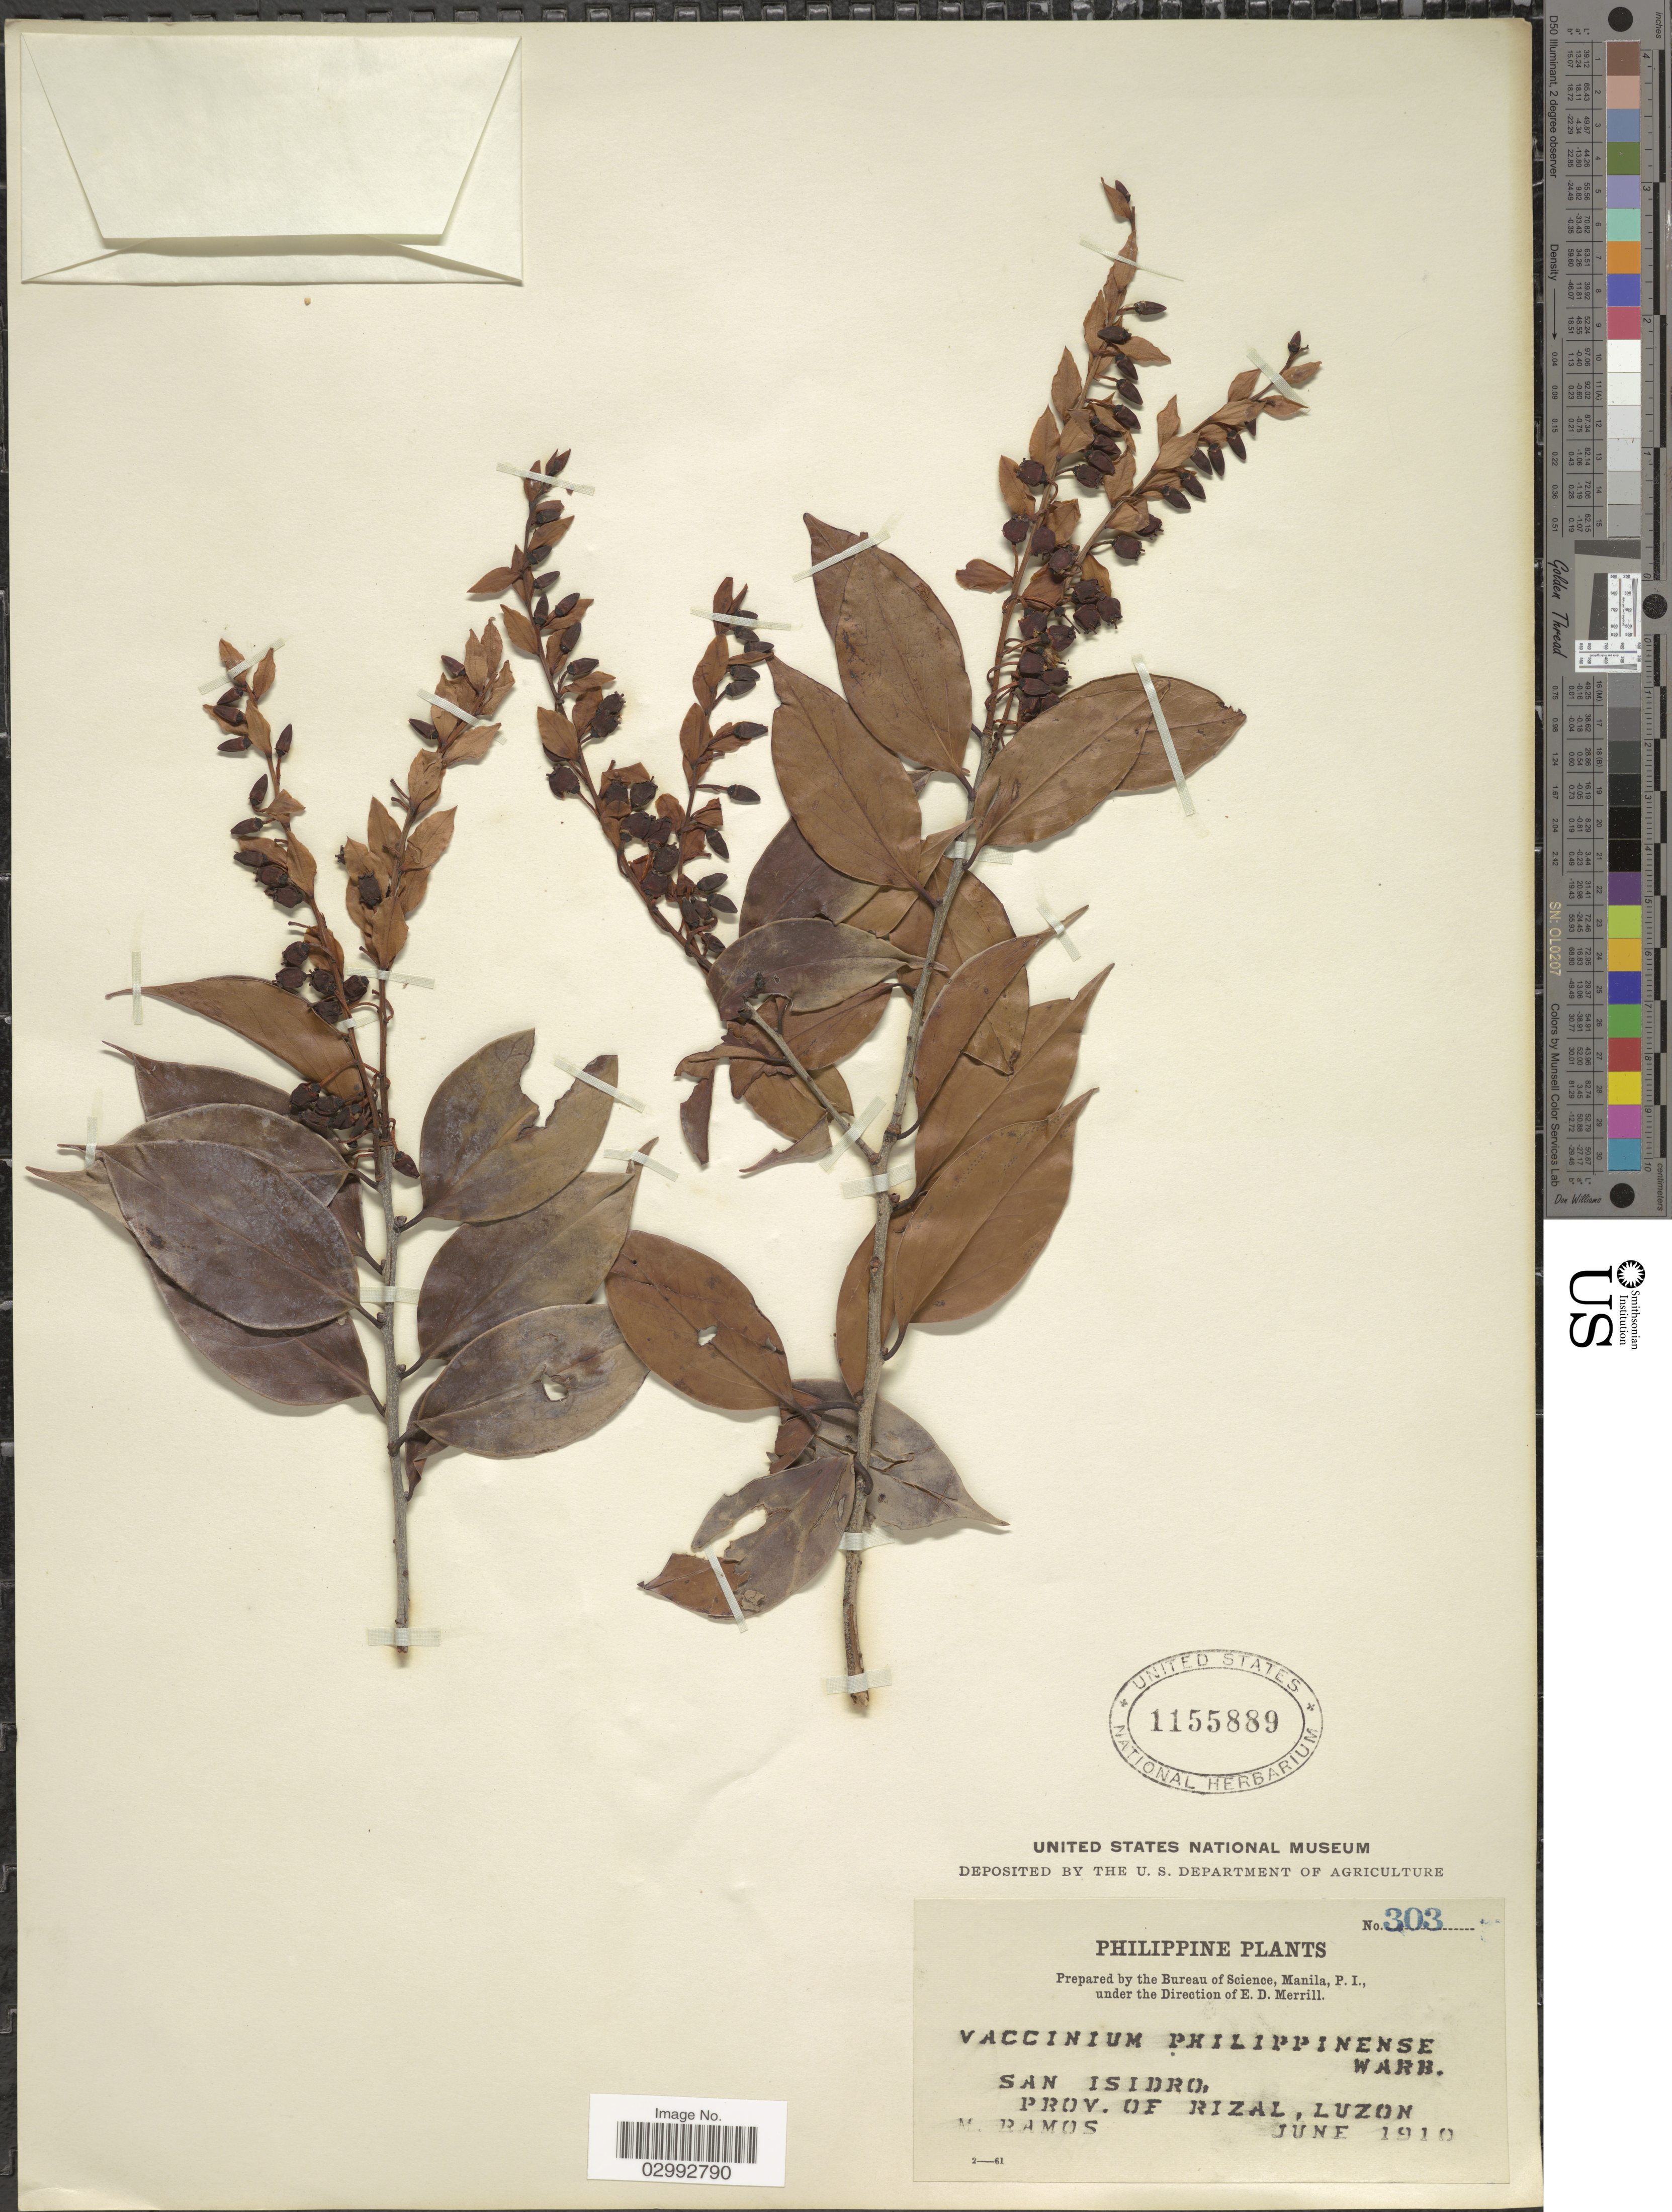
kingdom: Plantae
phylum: Tracheophyta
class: Magnoliopsida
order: Ericales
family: Ericaceae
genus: Vaccinium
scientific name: Vaccinium philippinense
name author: Warb.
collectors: M. Ramos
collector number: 303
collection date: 1910-06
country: Philippines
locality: San Isidro, Prov. of Rizal, Luzon.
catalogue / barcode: US 1155889